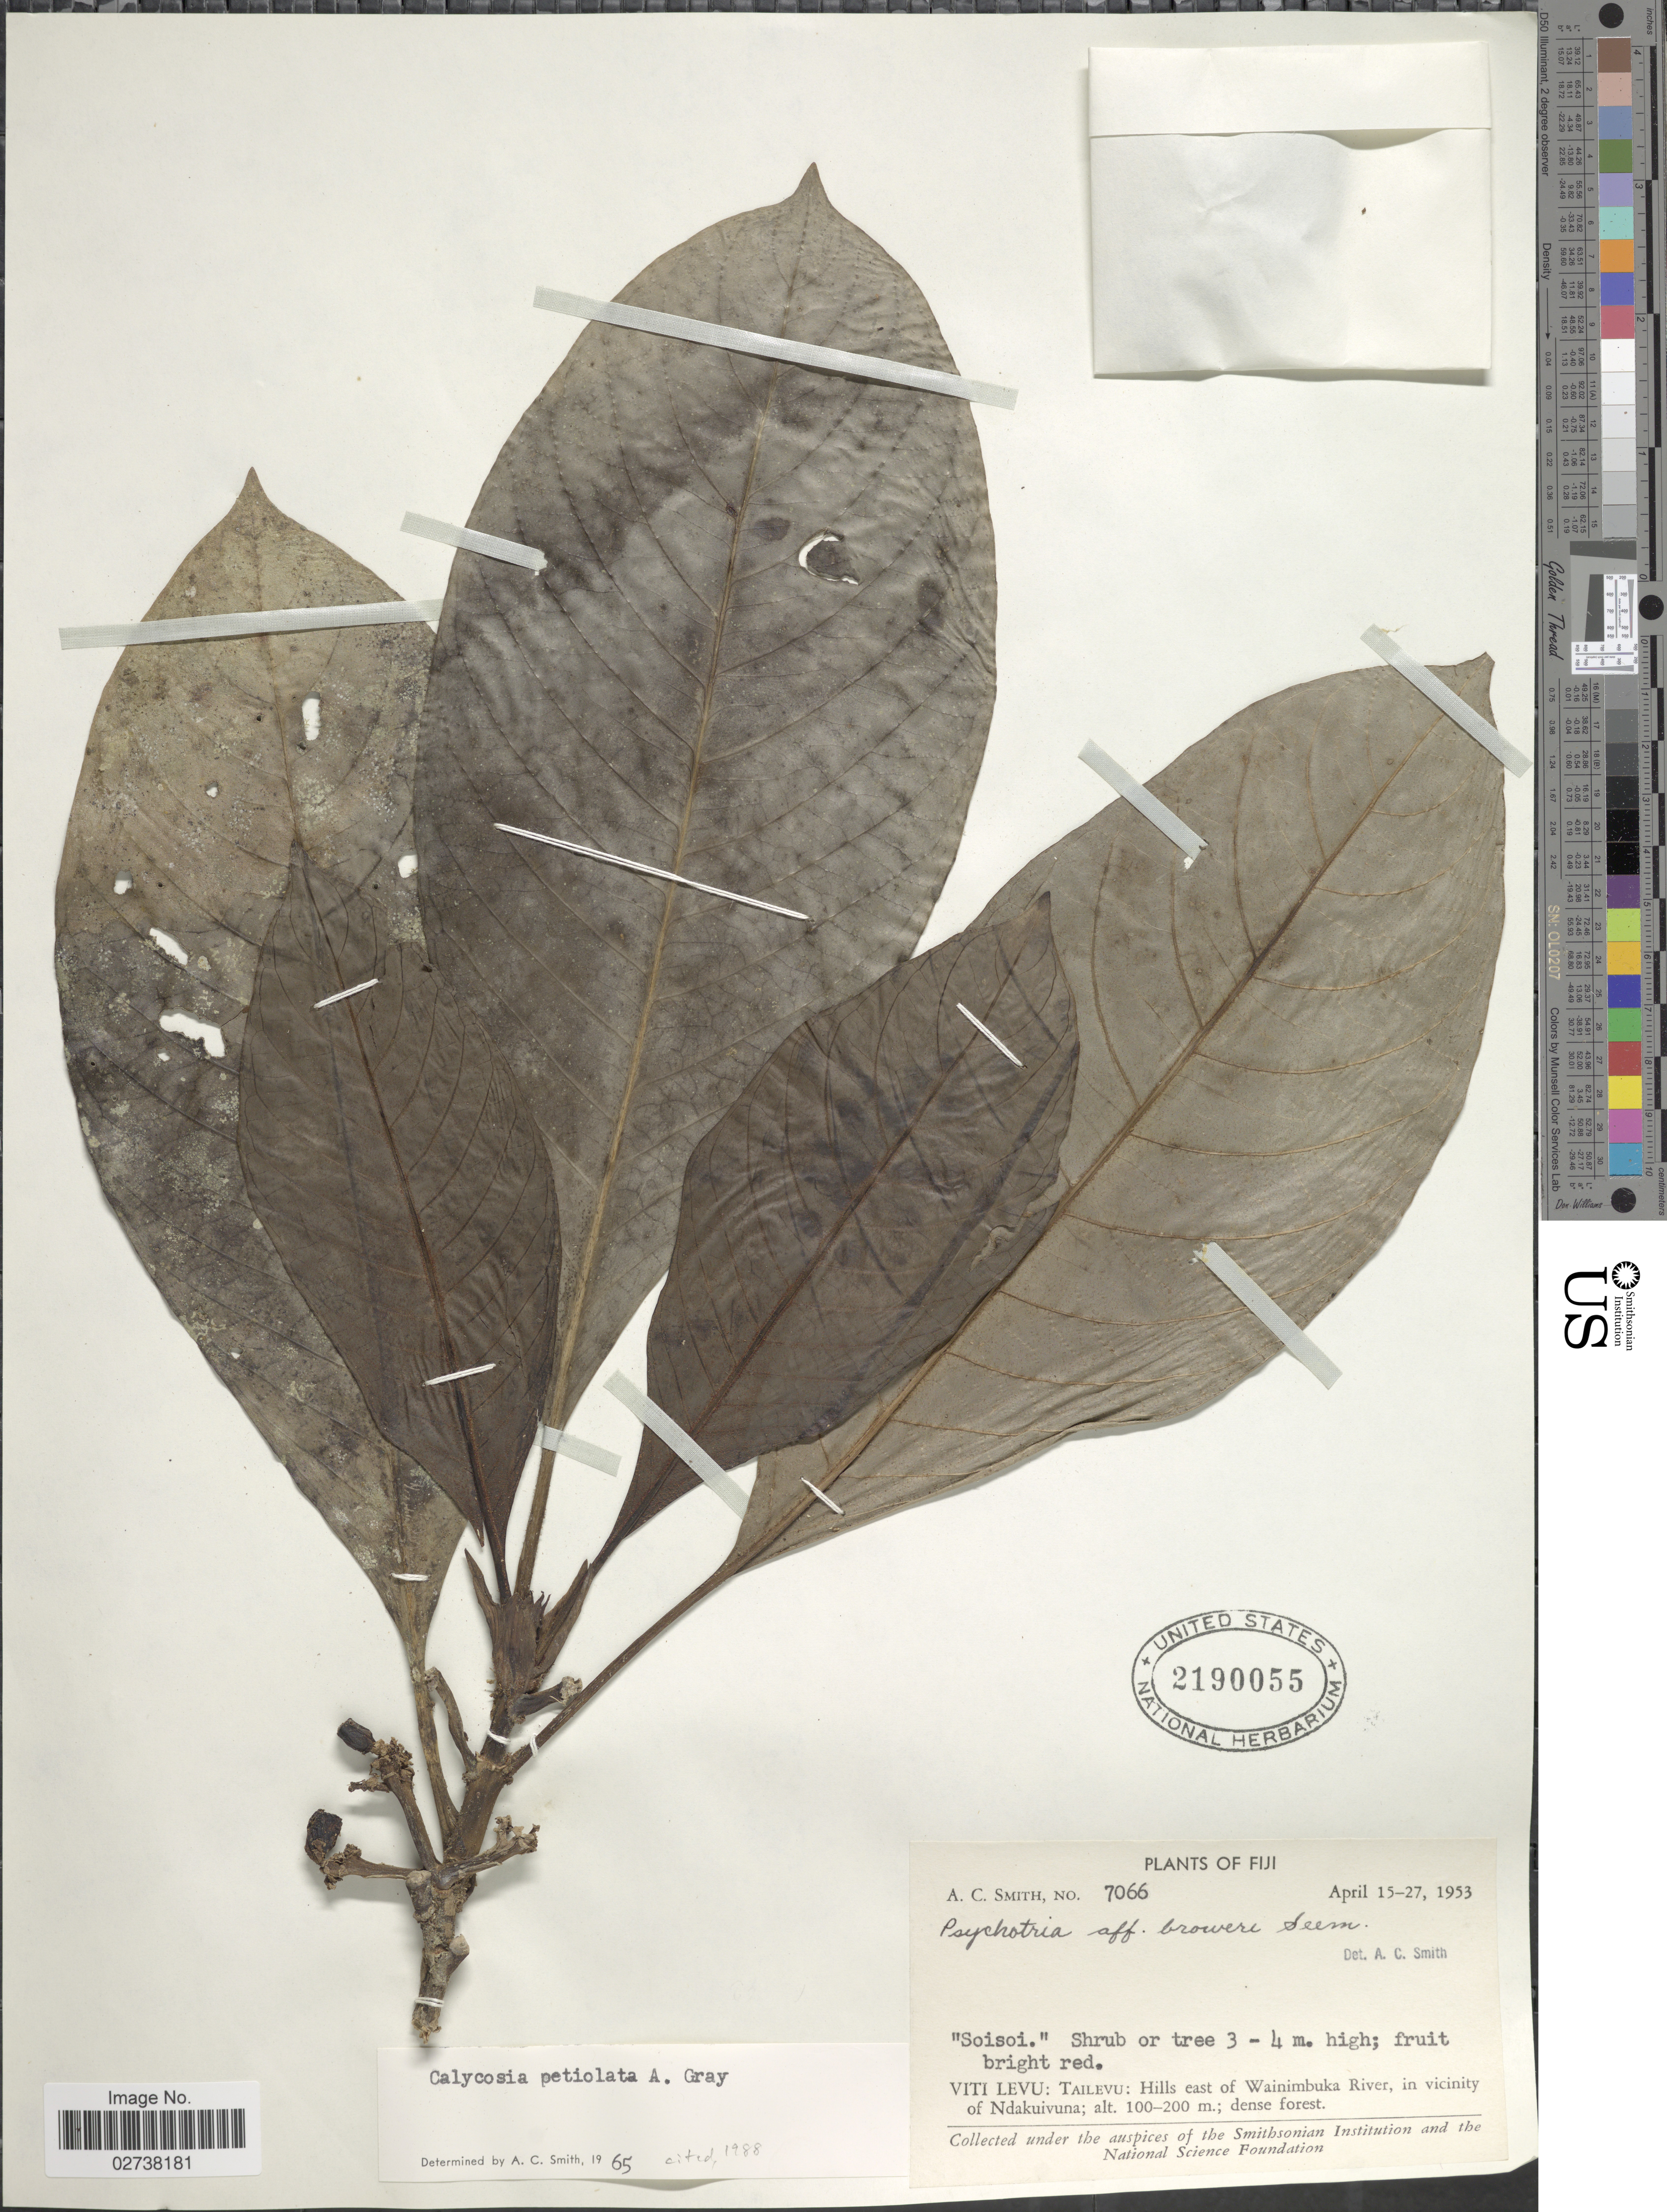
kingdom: Plantae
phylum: Tracheophyta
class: Magnoliopsida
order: Gentianales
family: Rubiaceae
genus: Calycosia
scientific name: Calycosia petiolata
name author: A. Gray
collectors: A. C. Smith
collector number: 7066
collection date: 1953-04-15/1953-04-27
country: Fiji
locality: Viti Levu: Tailevu: Hills east of Wainimbuka River, in vicinity of Ndakuivuna; dense forest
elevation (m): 100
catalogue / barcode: US 2190055